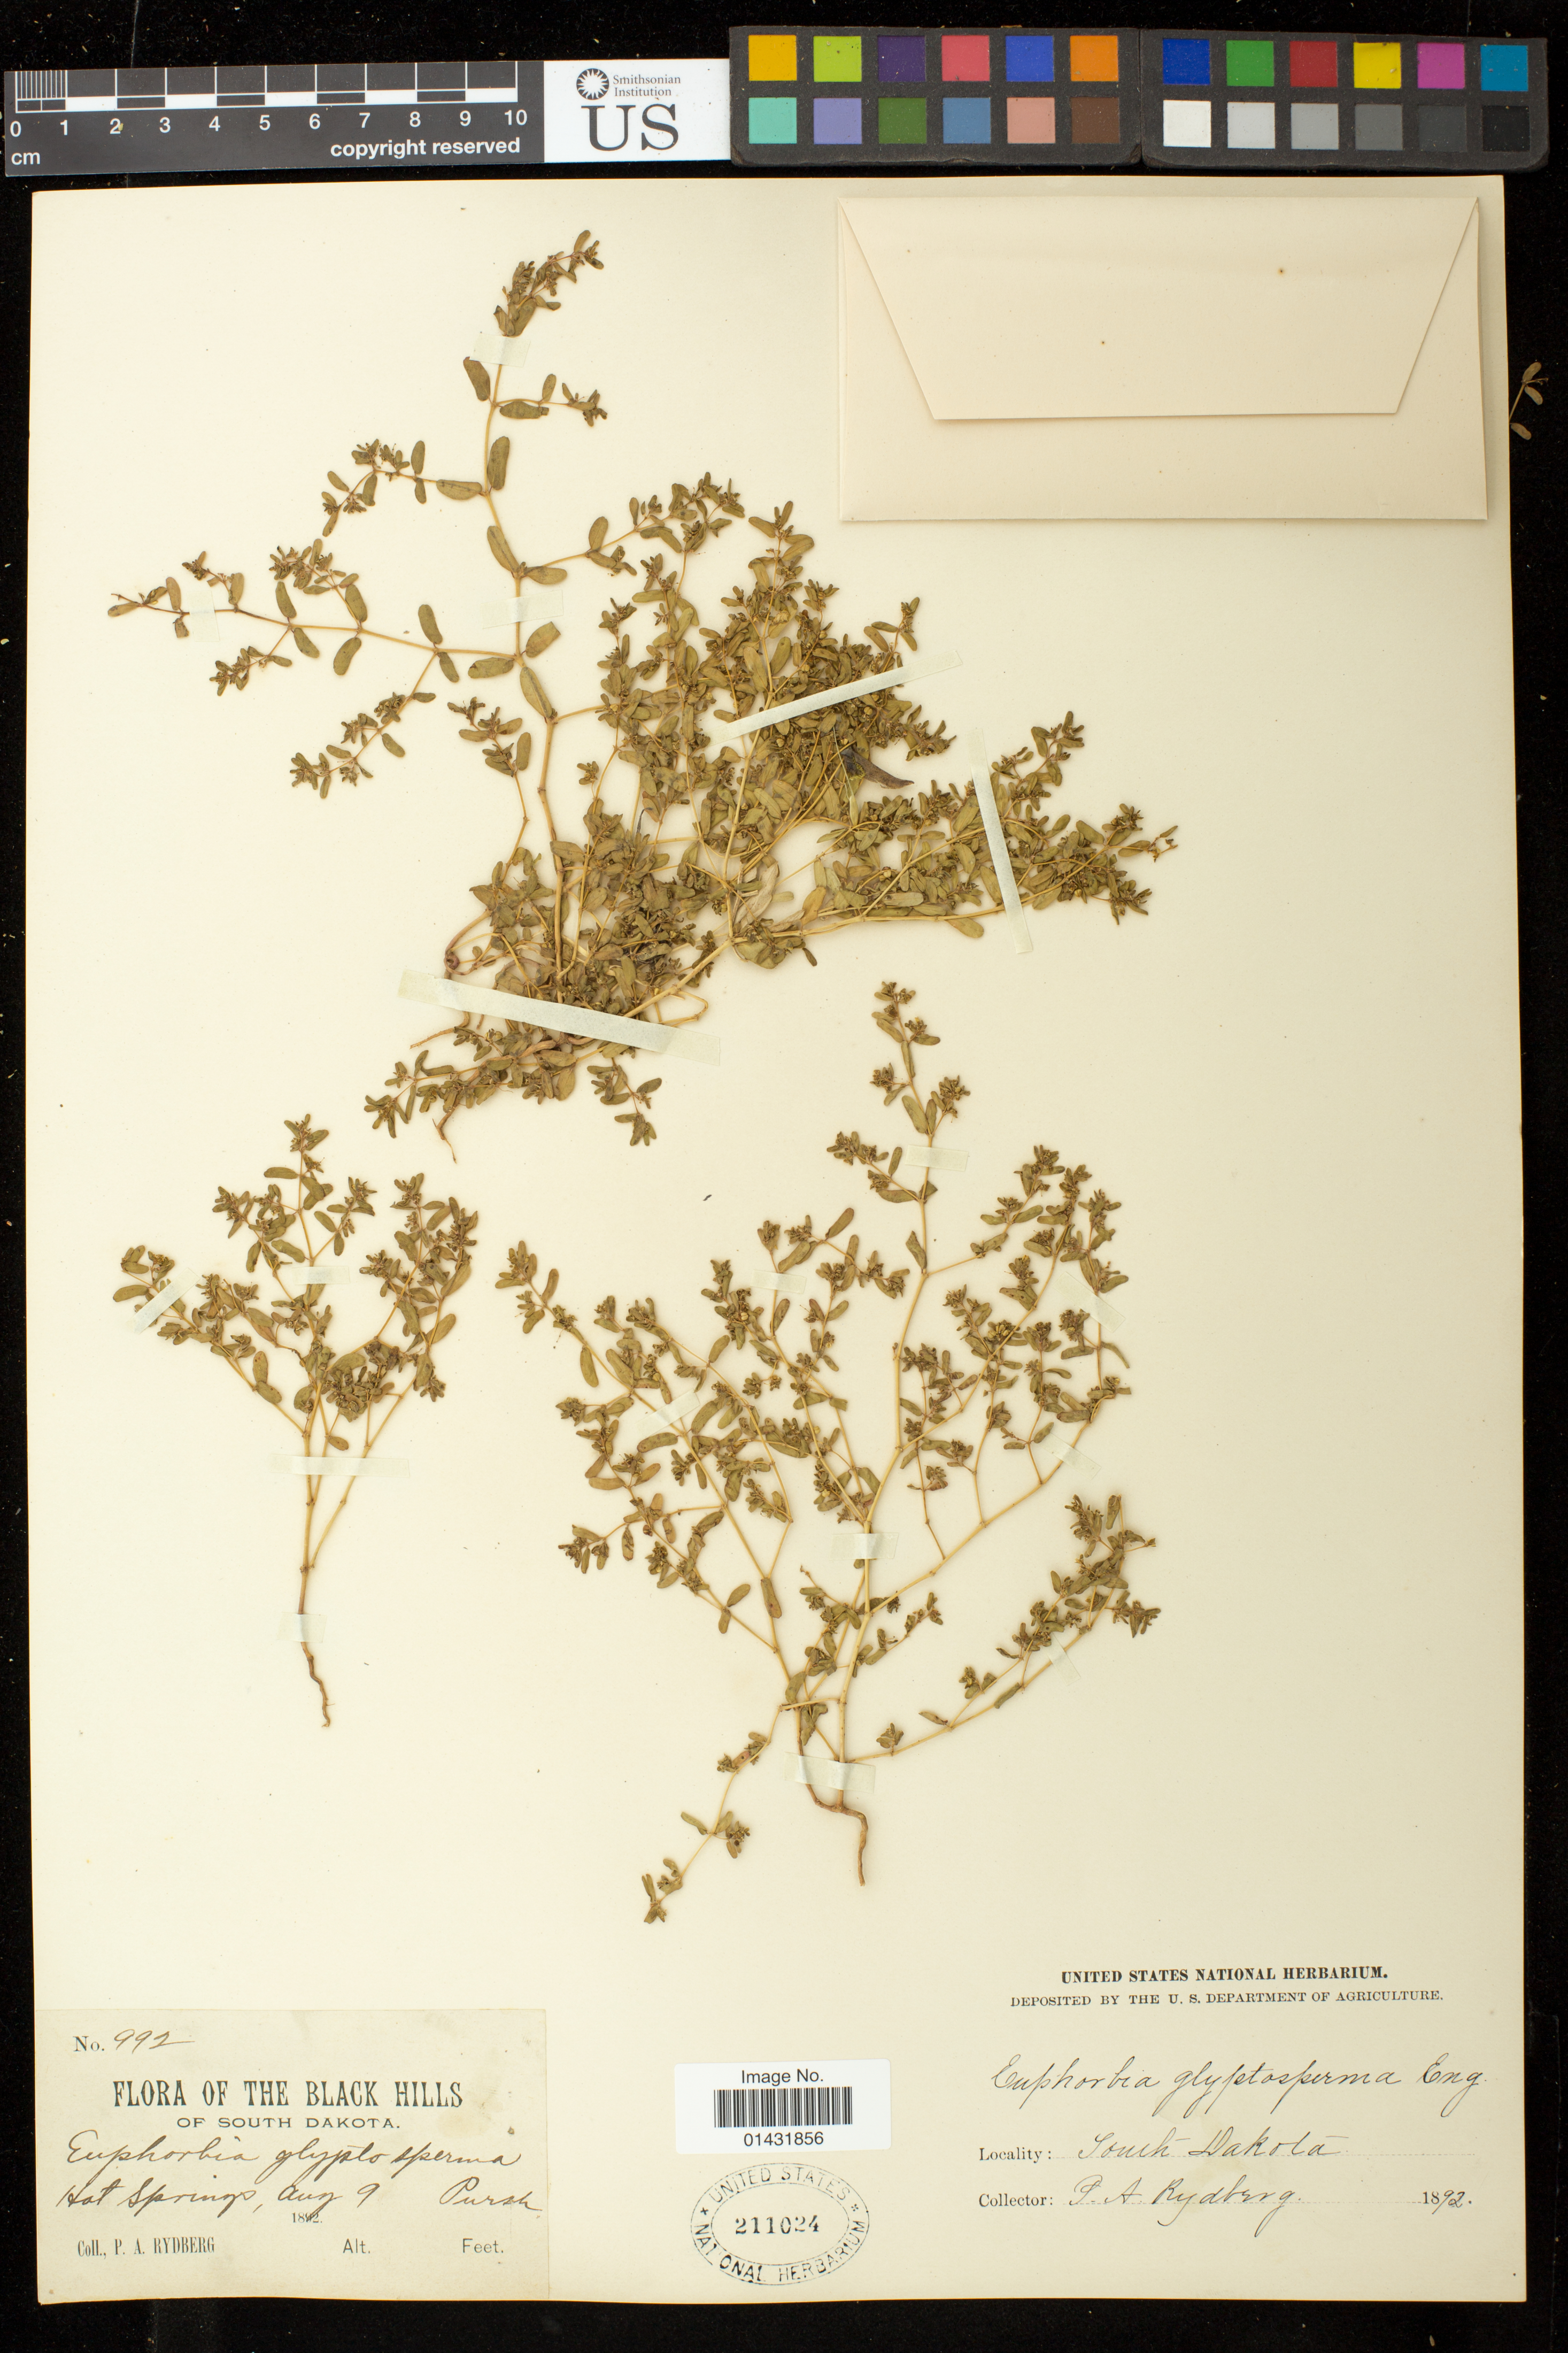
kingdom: Plantae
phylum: Tracheophyta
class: Magnoliopsida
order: Malpighiales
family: Euphorbiaceae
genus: Euphorbia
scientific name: Euphorbia glyptosperma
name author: Engelm.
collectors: P. A. Rydberg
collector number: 992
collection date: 1892-08-09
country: United States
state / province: South Dakota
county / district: Fall River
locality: Black Hills; Hot Springs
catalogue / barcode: US 211024